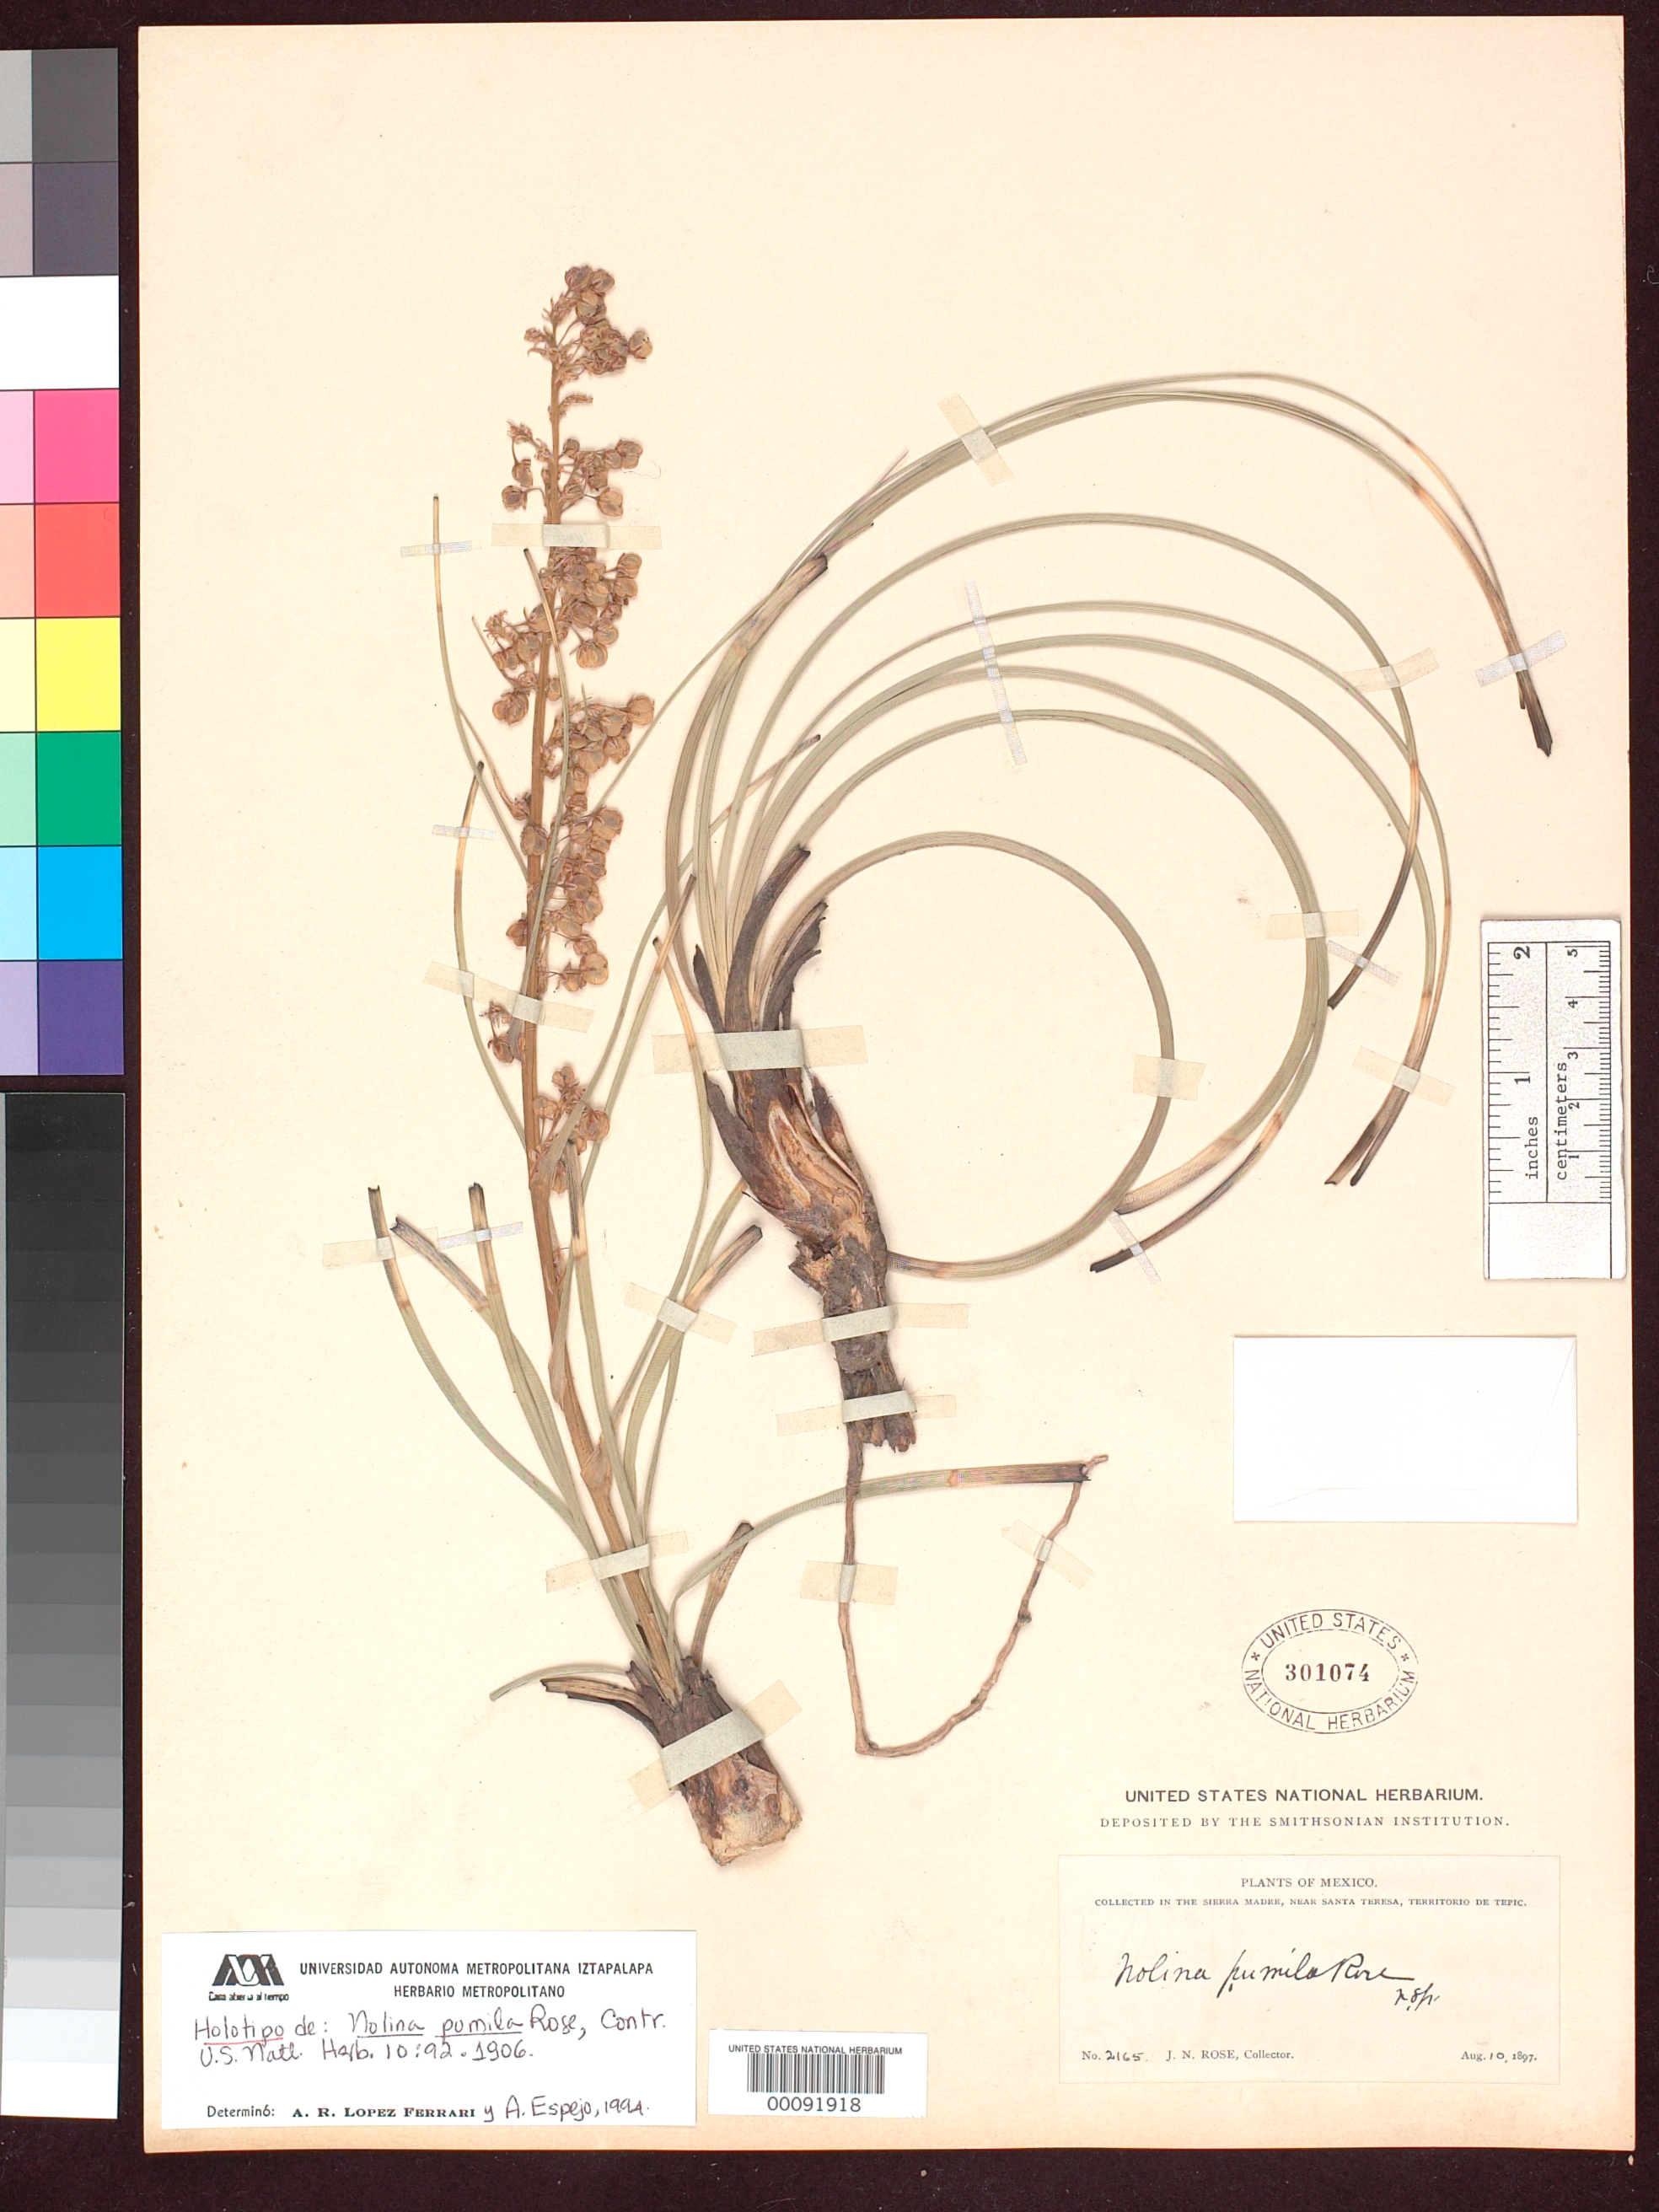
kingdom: Plantae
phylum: Tracheophyta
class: Liliopsida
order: Asparagales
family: Asparagaceae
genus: Nolina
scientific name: Nolina pumila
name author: Rose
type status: Holotype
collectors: J. N. Rose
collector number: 2165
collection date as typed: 10 Aug 1897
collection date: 1897-08-10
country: Mexico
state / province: Nayarit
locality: Near Santa Teresa.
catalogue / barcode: US 301074